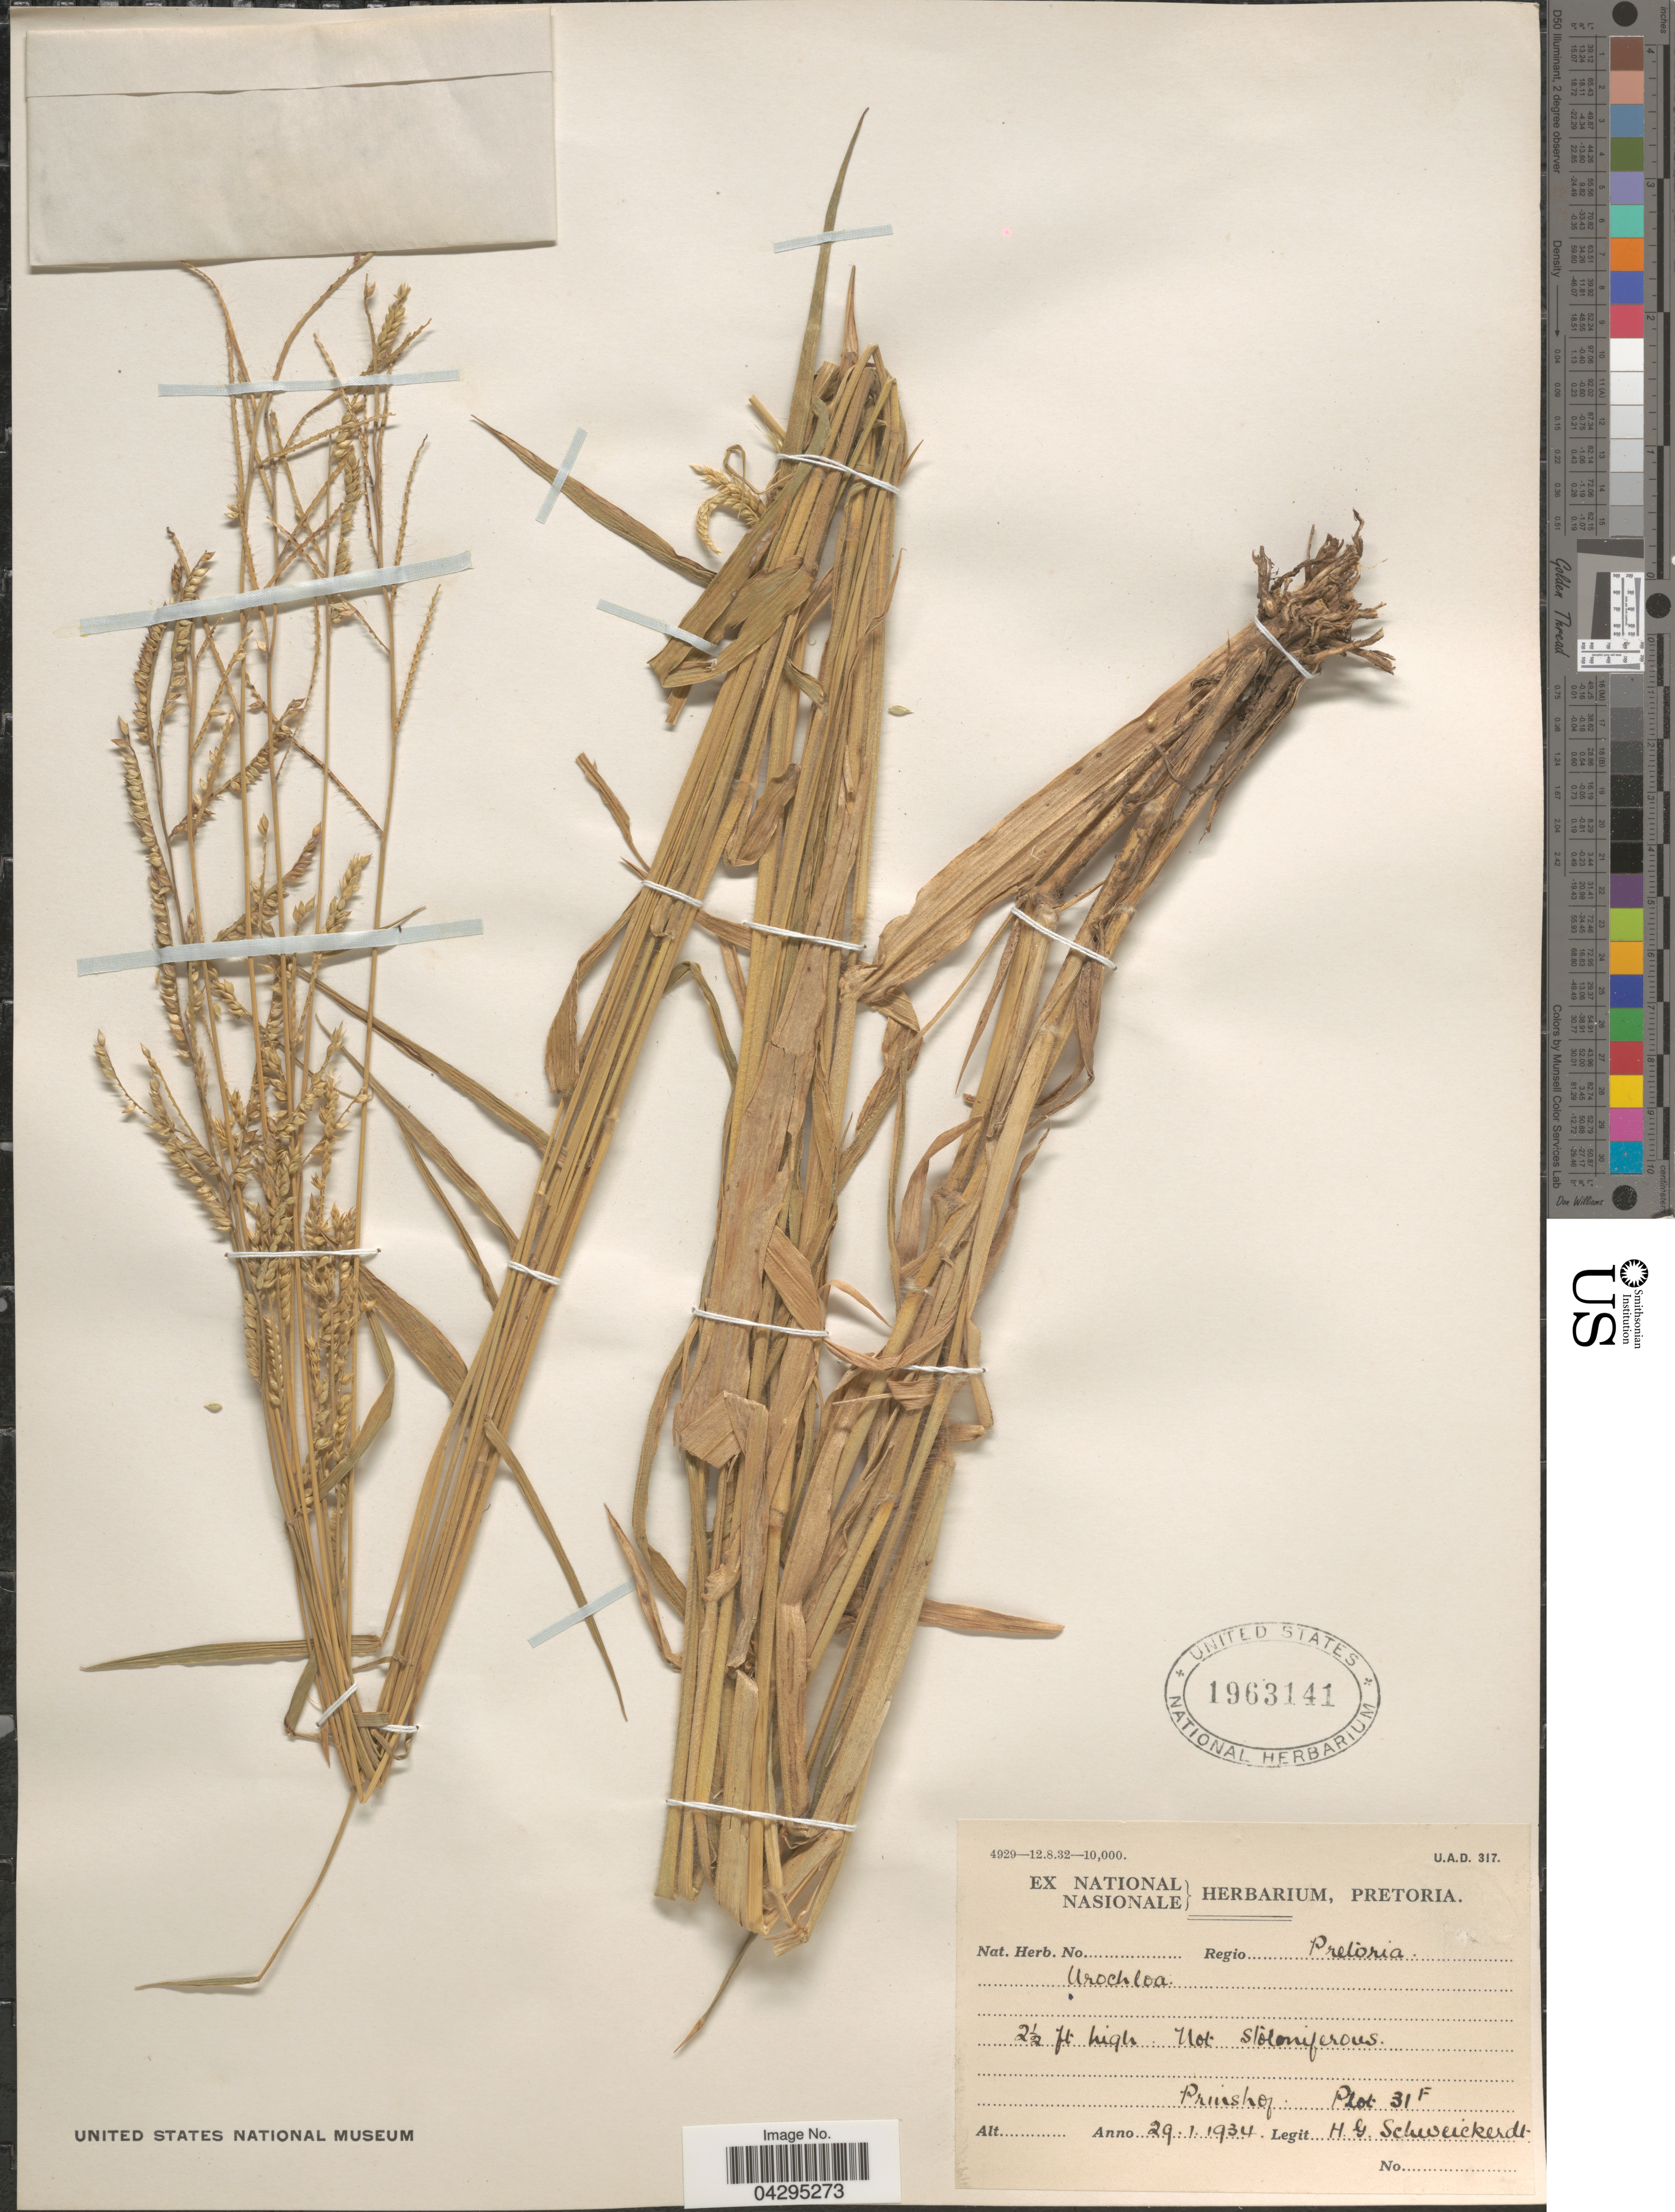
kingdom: Plantae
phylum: Tracheophyta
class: Liliopsida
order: Poales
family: Poaceae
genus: Urochloa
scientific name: Urochloa sp.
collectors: H. Schweickerdt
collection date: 1934-01-29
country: South Africa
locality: Regio Pretoria. Prinshof.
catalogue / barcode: US 1963141